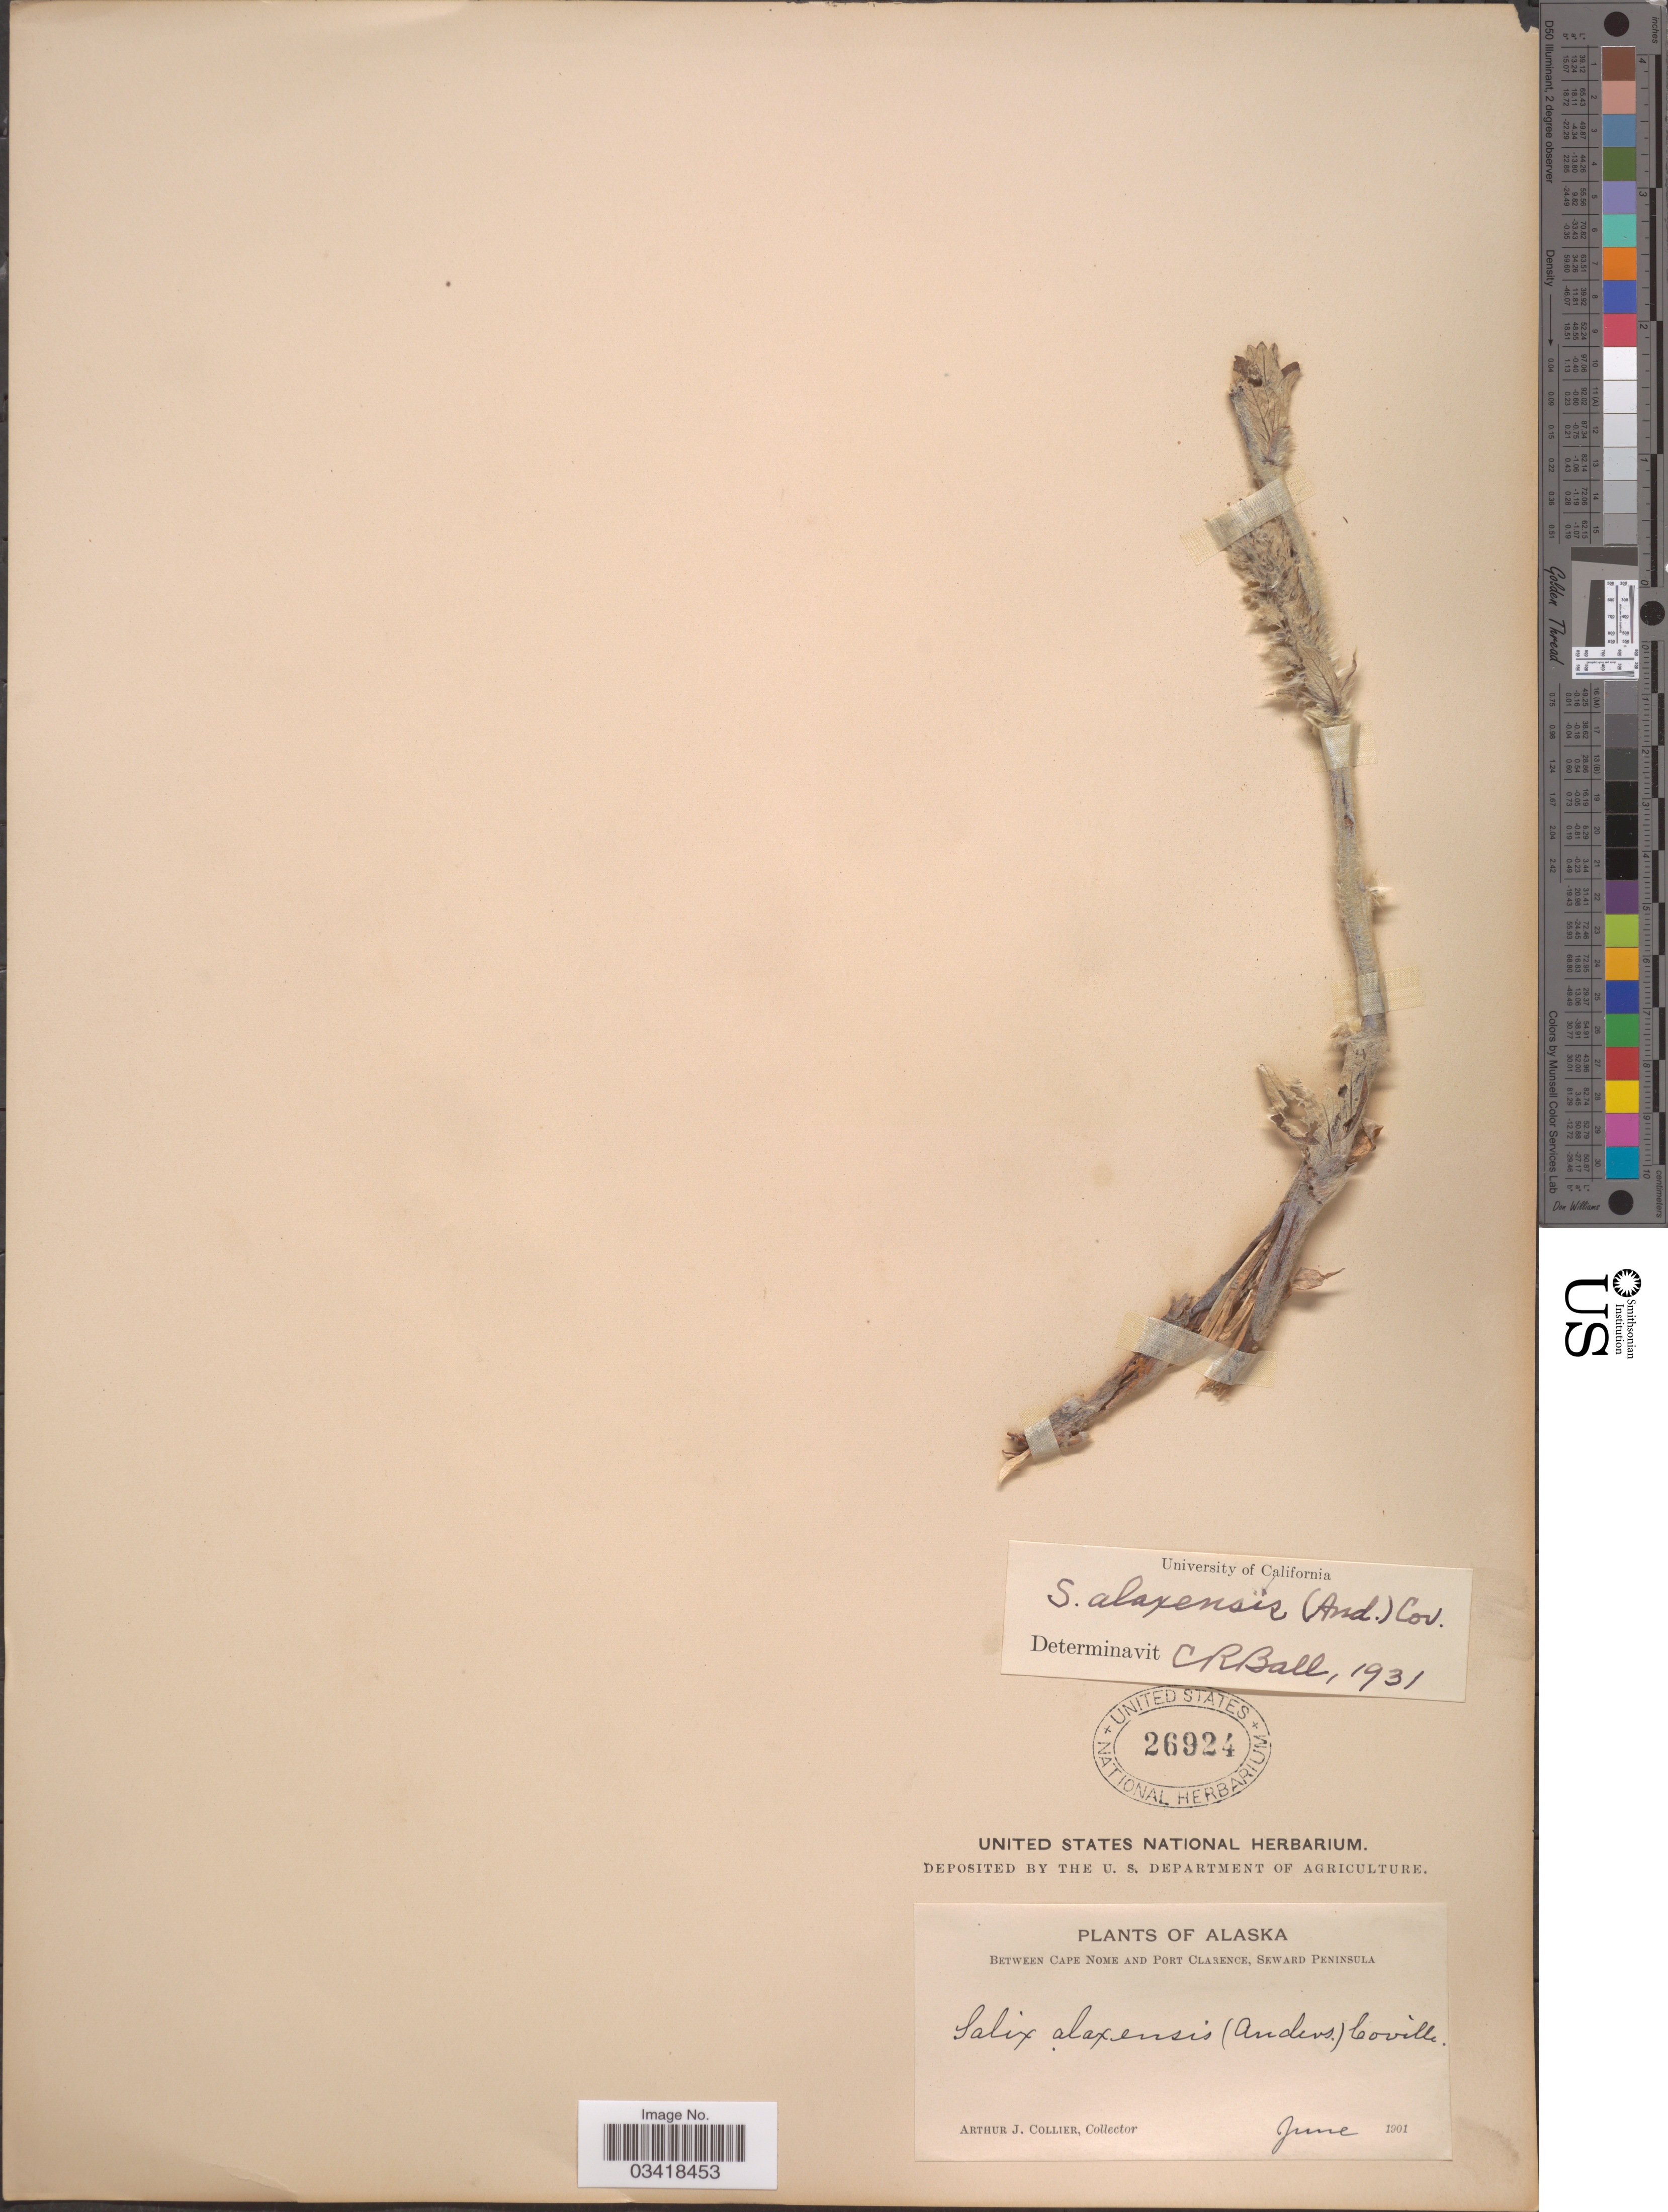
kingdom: Plantae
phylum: Tracheophyta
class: Magnoliopsida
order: Malpighiales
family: Salicaceae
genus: Salix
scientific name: Salix alaxensis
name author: (Andersson) Coville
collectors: A. Collier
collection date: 1901-06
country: United States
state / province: Alaska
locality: Between Cape Nome and Port Clarence, Seward Peninsula.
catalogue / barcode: US 26924